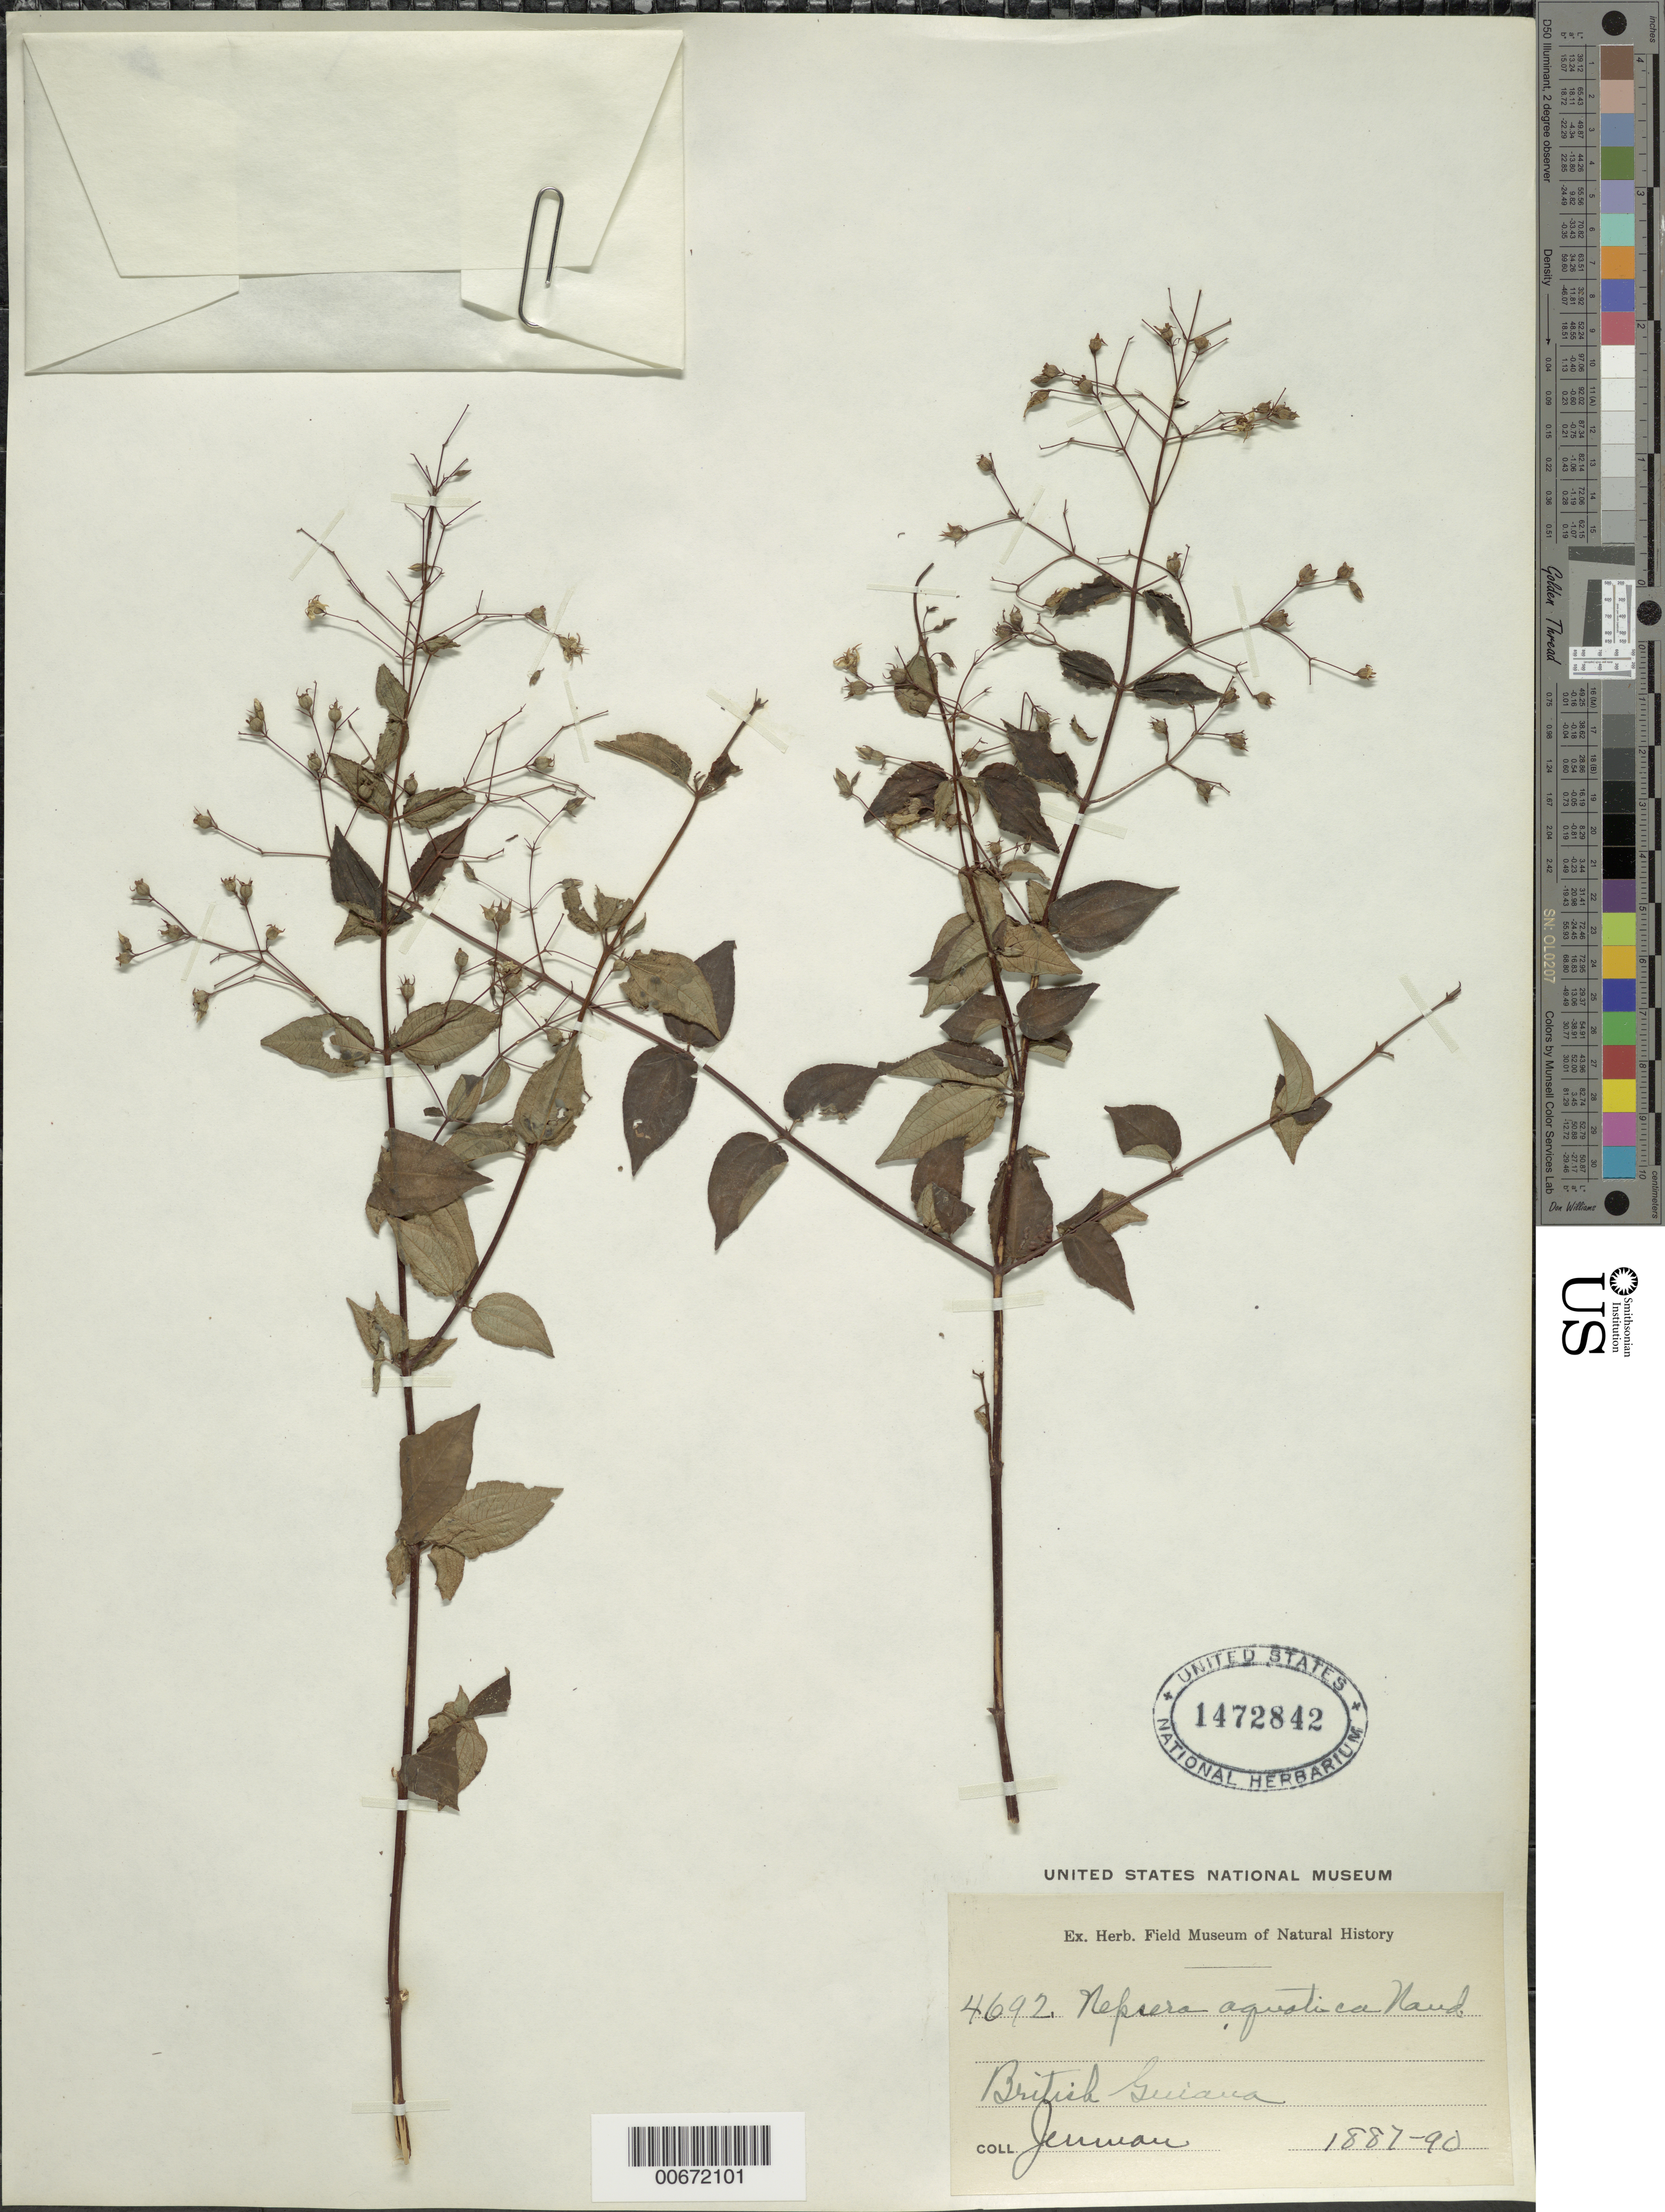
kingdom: Plantae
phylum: Tracheophyta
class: Magnoliopsida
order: Myrtales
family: Melastomataceae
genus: Nepsera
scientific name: Nepsera aquatica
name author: (Aubl.) Naudin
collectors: G. S. Jenman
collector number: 4692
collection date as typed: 1887 to 1890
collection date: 1887/1890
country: Guyana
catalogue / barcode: US 1472842